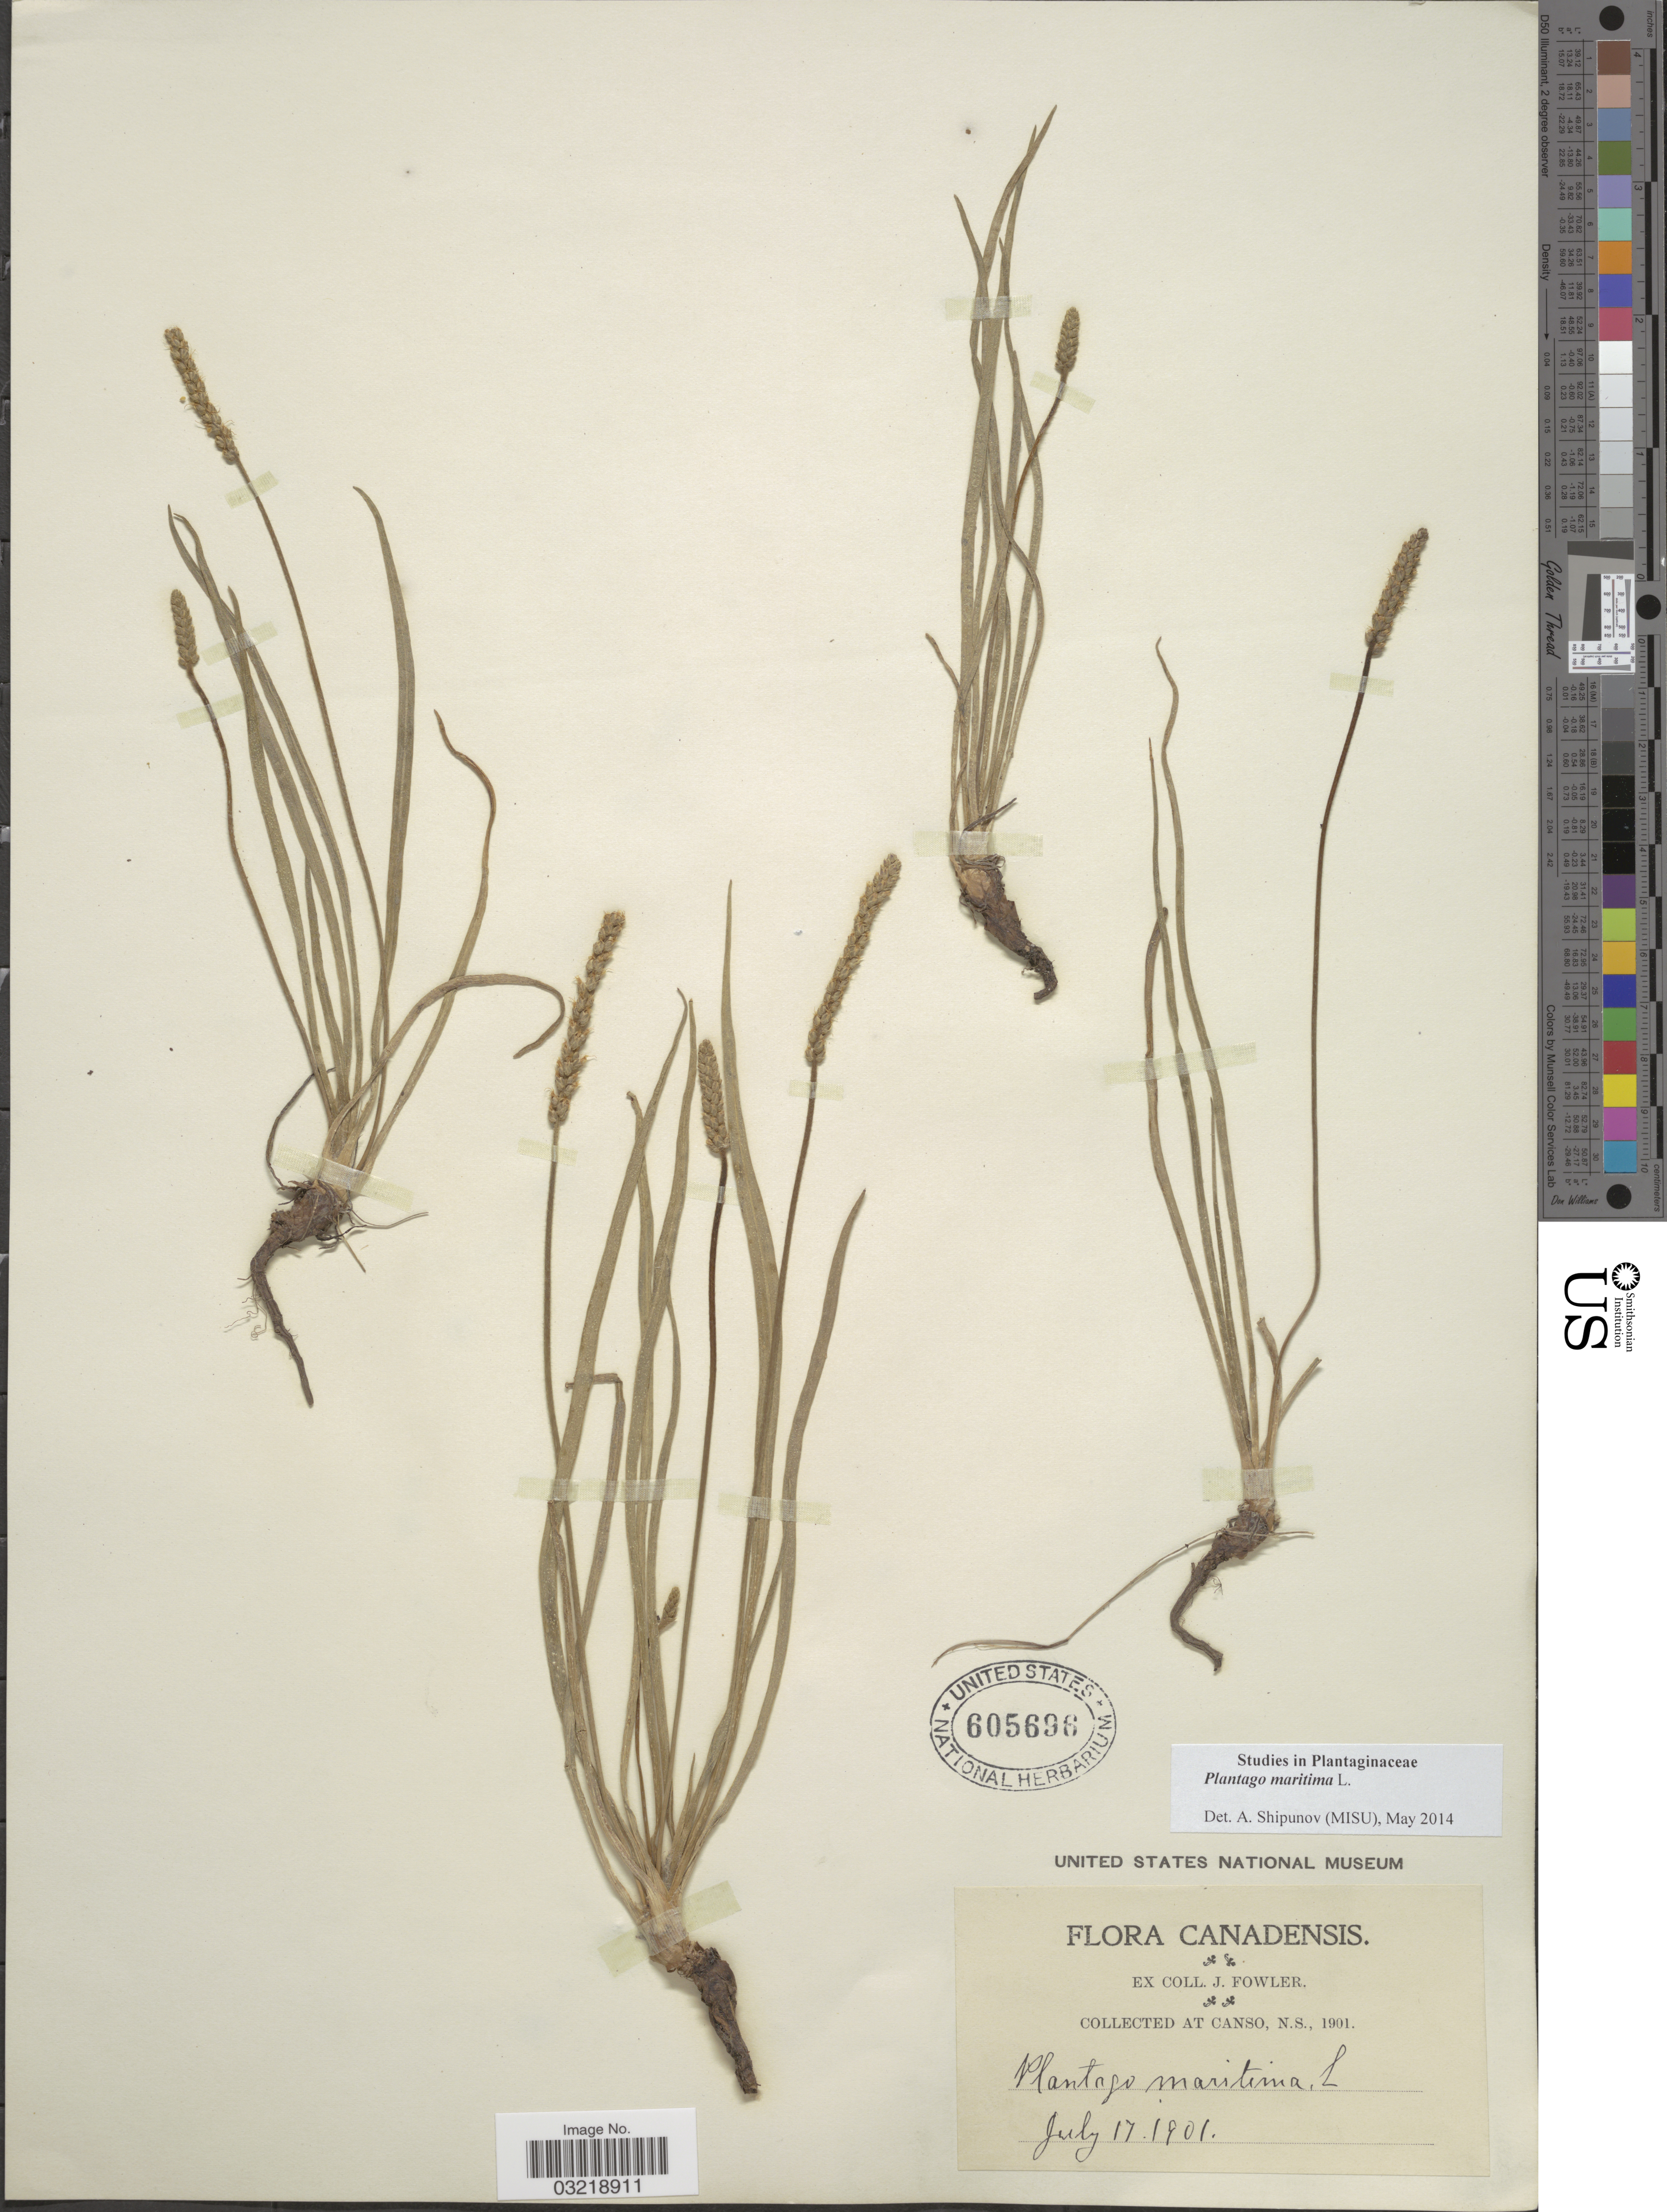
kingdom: Plantae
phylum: Tracheophyta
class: Magnoliopsida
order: Lamiales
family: Plantaginaceae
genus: Plantago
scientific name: Plantago maritima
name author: L.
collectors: J. Fowler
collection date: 1901-07-17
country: Canada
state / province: Nova Scotia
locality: Canso, N.S.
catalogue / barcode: US 605696